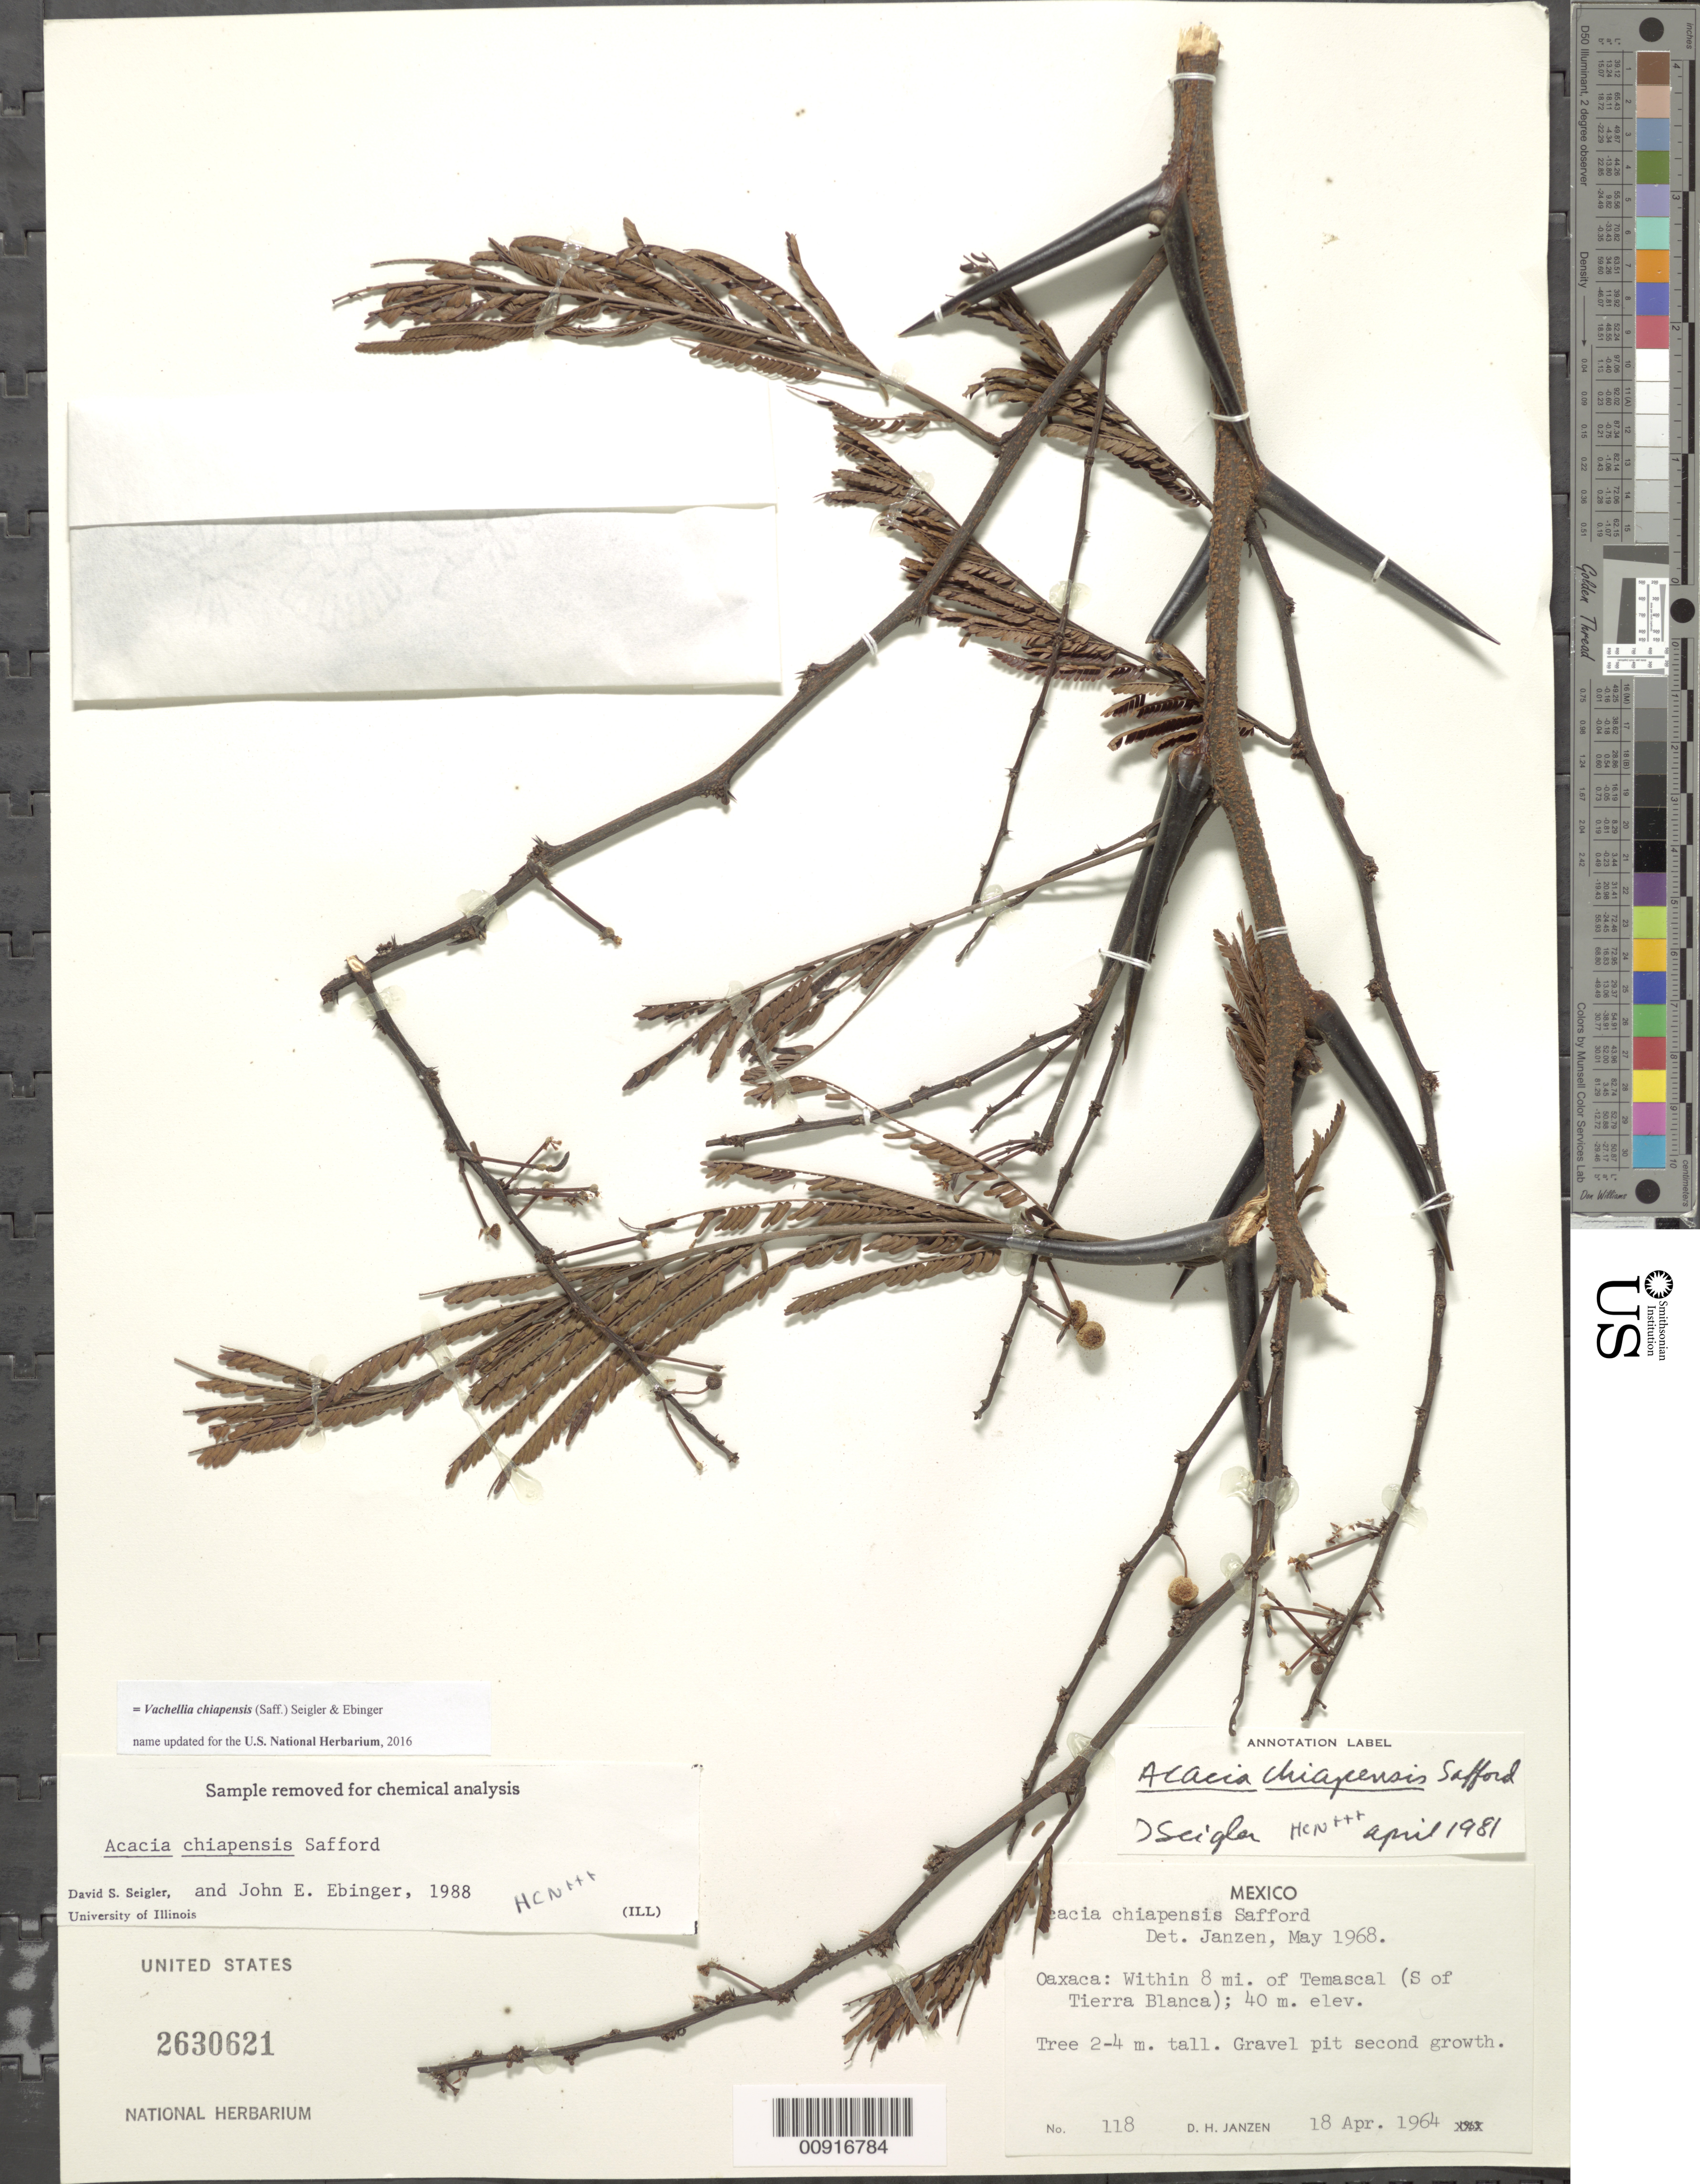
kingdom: Plantae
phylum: Tracheophyta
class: Magnoliopsida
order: Fabales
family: Fabaceae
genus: Vachellia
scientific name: Vachellia chiapensis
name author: (Saff.) Seigler & Ebinger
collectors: D. Janzen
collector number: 118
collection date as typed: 18 Apr 1964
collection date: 1964-04-18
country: Mexico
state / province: Oaxaca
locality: Oaxaca: Within 8 mi. of Temascal (S of Tierra Blanca).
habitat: Gravel pit second growth.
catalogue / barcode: US 2630621